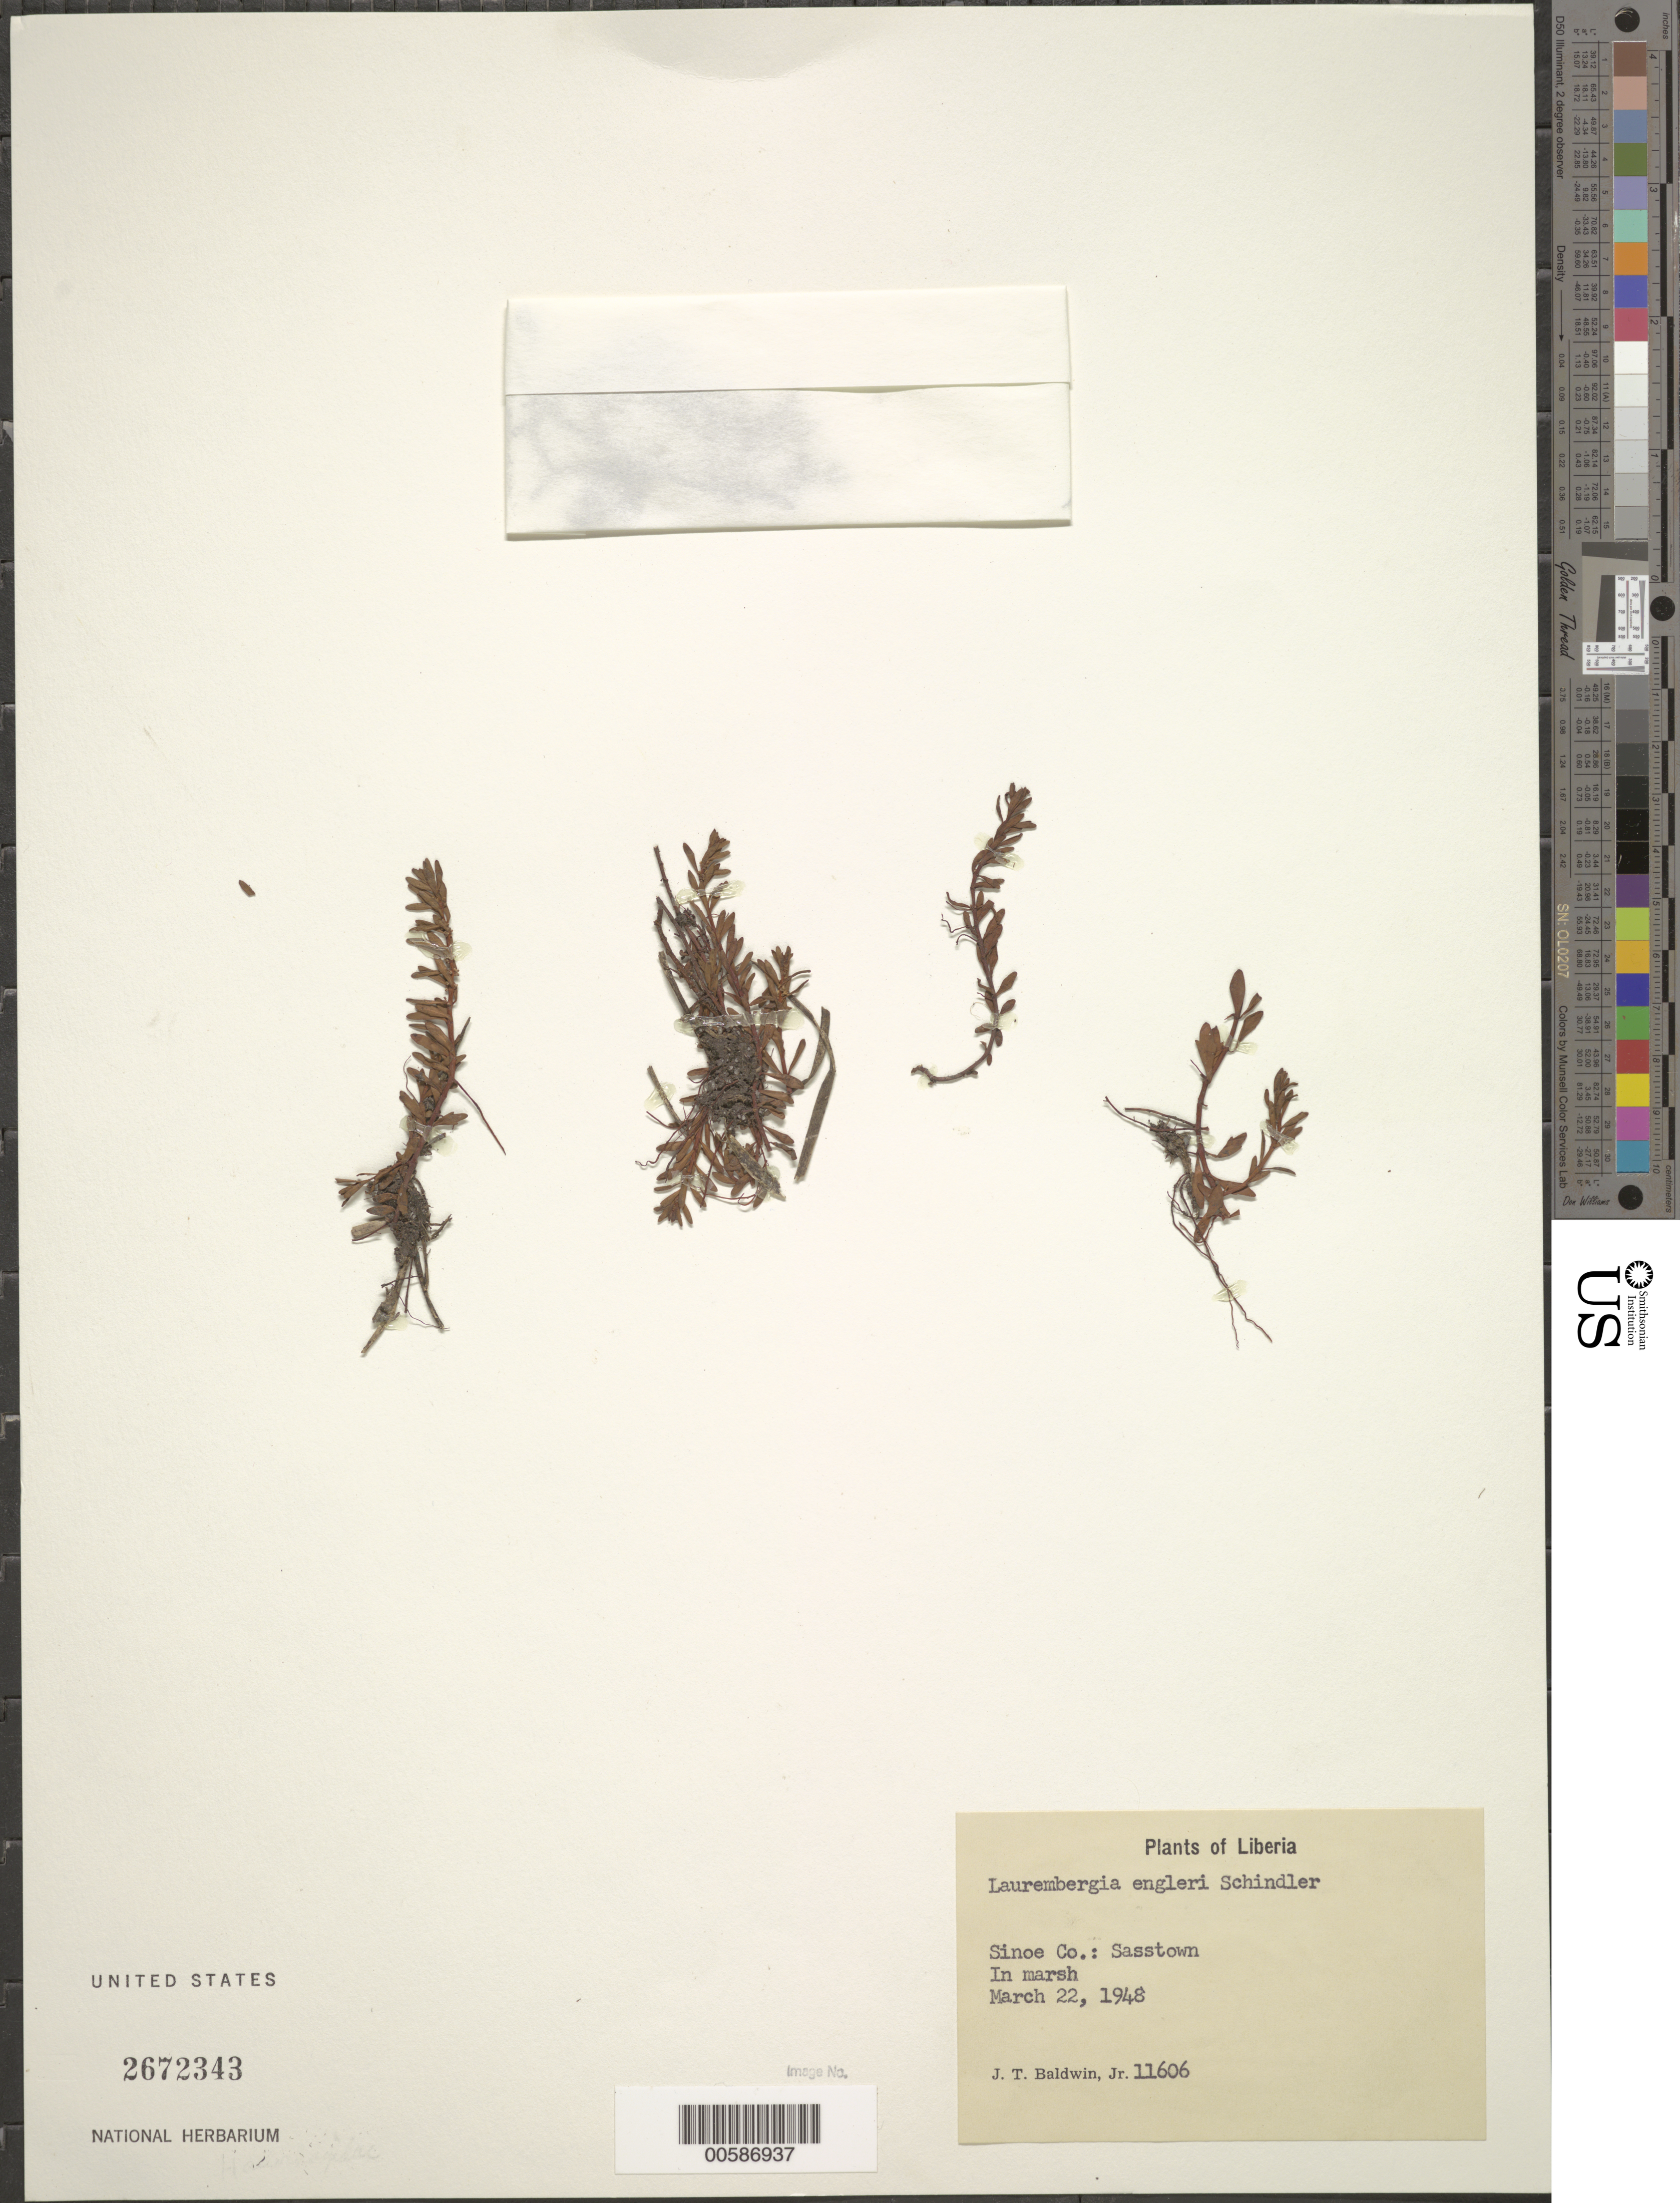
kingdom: Plantae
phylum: Tracheophyta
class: Magnoliopsida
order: Saxifragales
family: Haloragaceae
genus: Laurembergia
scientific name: Laurembergia engleri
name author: Schindl.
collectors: J. T. Baldwin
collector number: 11606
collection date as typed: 22 Mar 1948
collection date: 1948-03-22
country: Liberia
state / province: Sinoe (?)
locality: Sasstown. [In former Sino County.]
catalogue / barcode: US 2672343